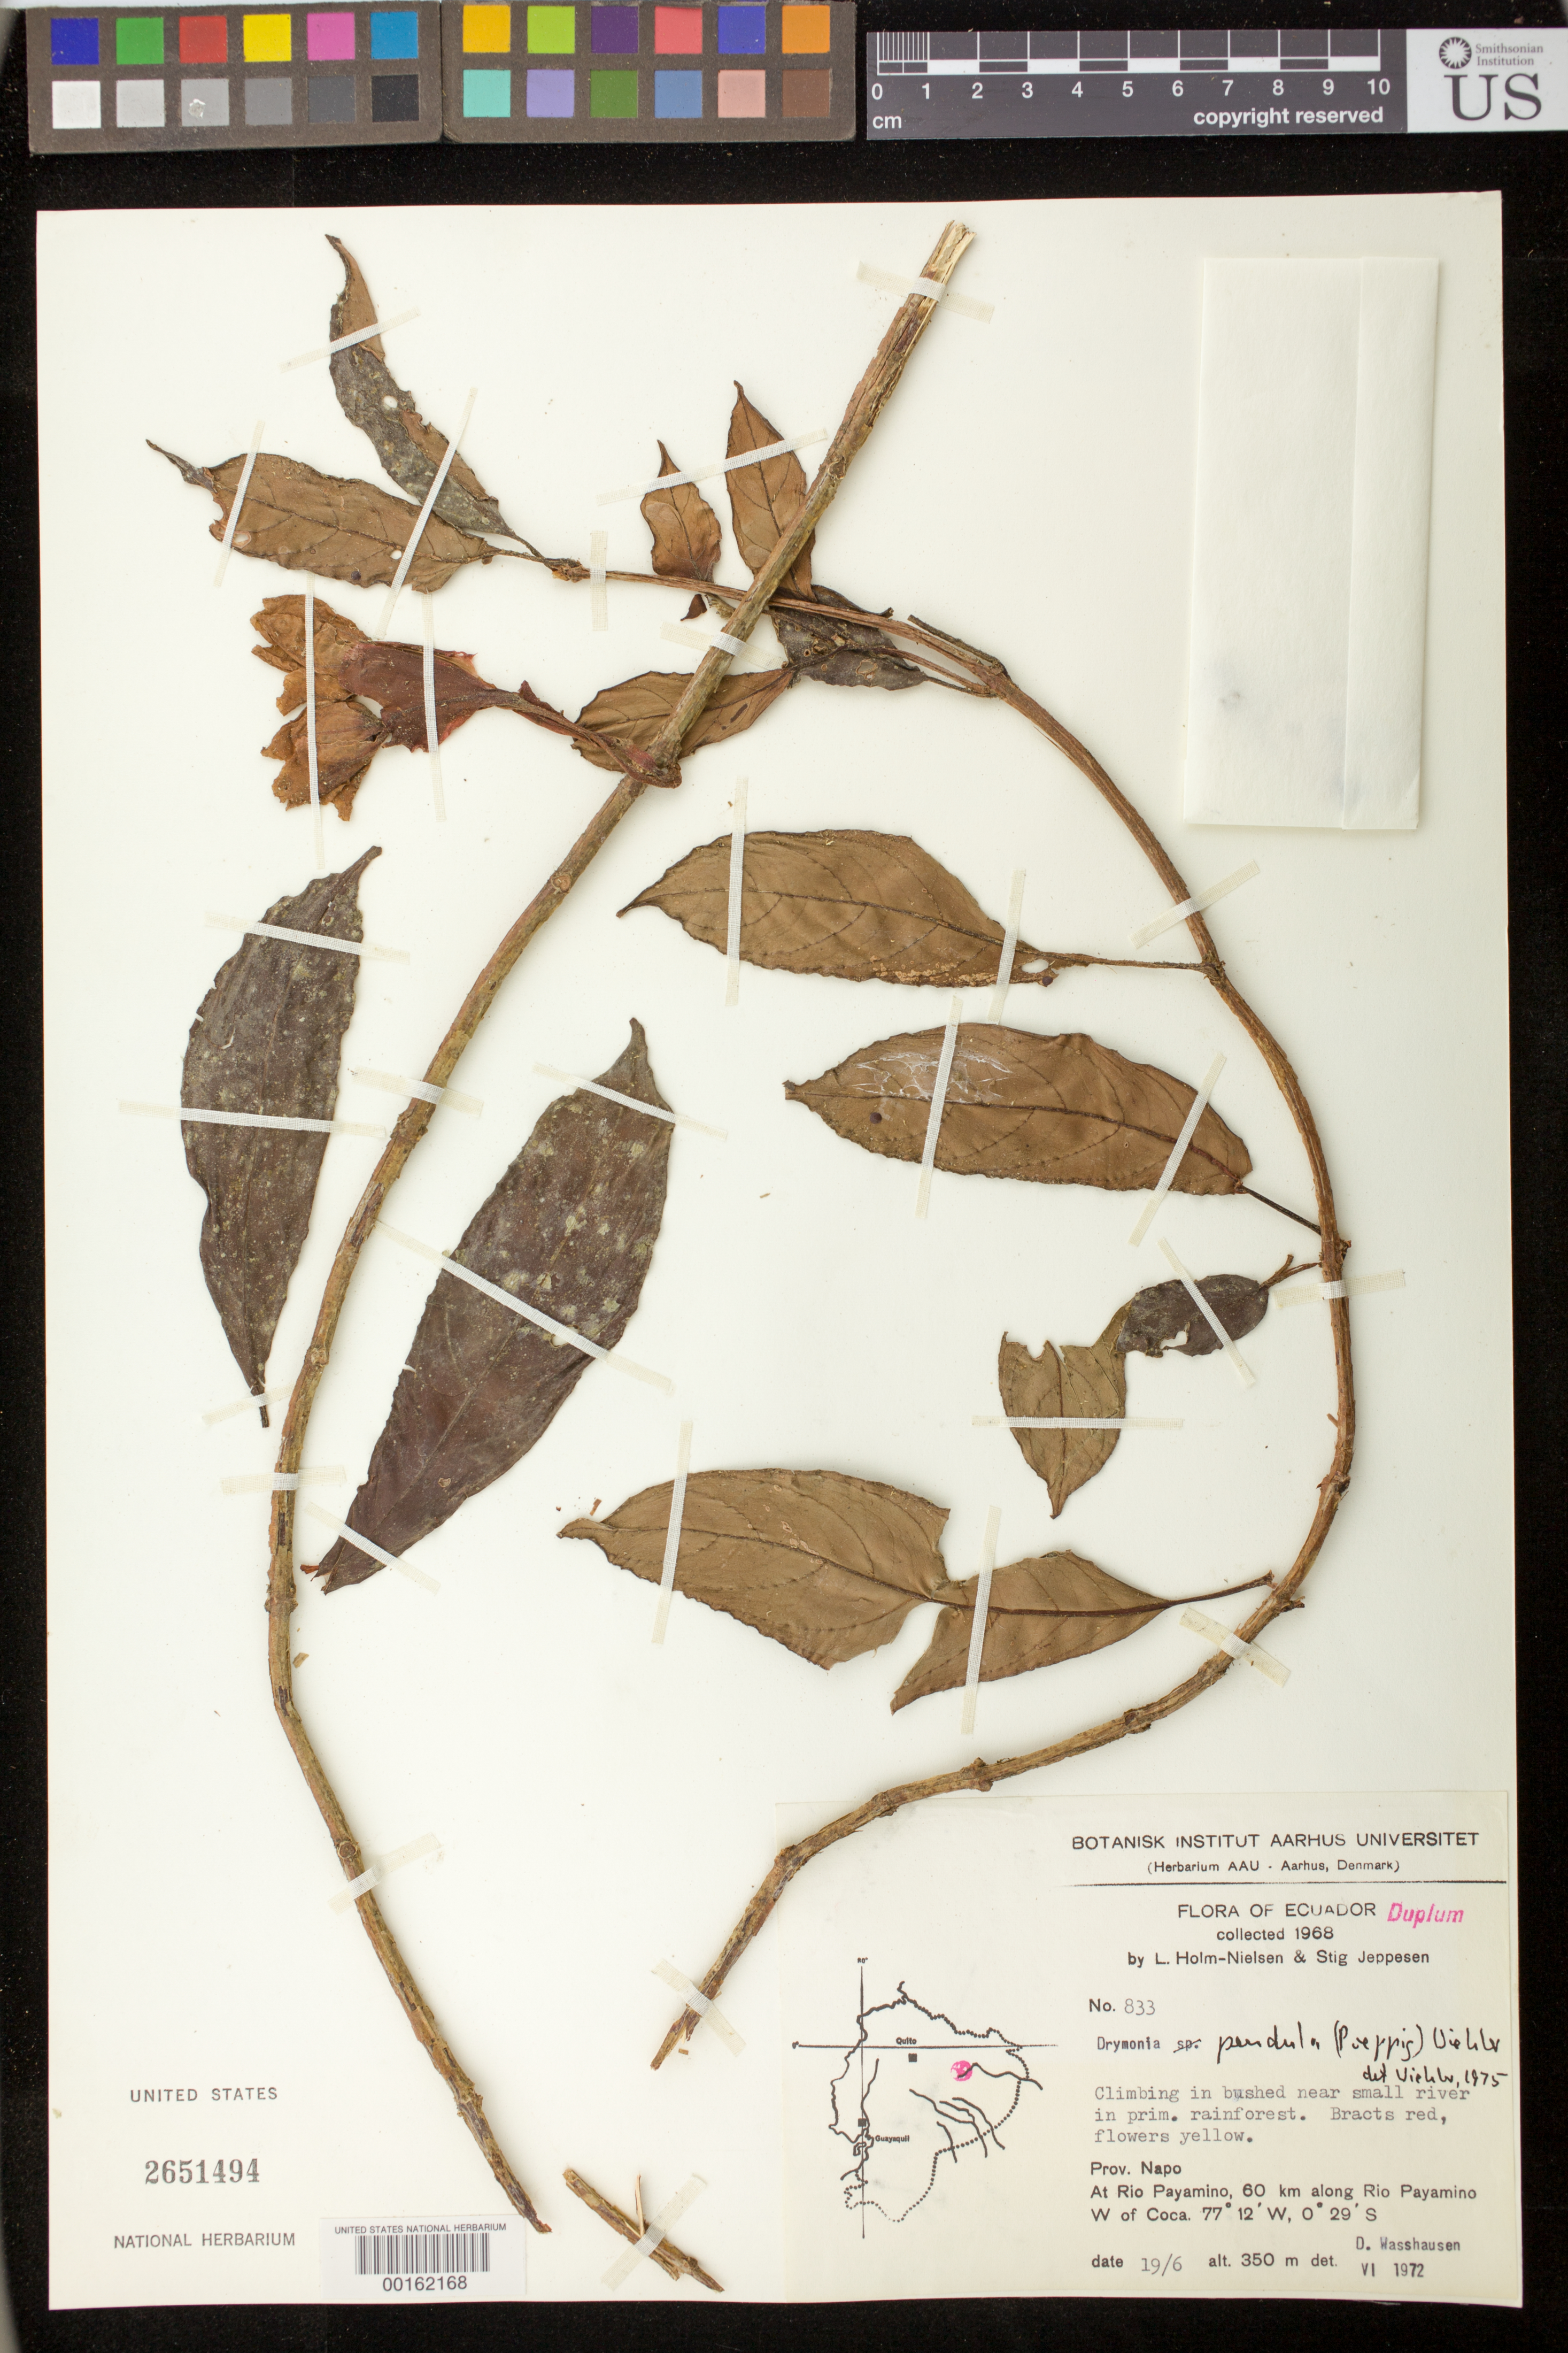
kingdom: Plantae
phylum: Tracheophyta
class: Magnoliopsida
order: Lamiales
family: Gesneriaceae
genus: Drymonia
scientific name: Drymonia pendula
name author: (Poepp.) Wiehler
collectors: L. B. Holm-Nielsen & S. Jeppesen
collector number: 833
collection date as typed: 19 Jun 1968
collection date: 1968-06-19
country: Ecuador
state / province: Napo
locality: At Rio Payamino, 60 km along Rio Payamino W of Coca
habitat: Near small river in primary rainforest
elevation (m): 350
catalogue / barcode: US 2651494